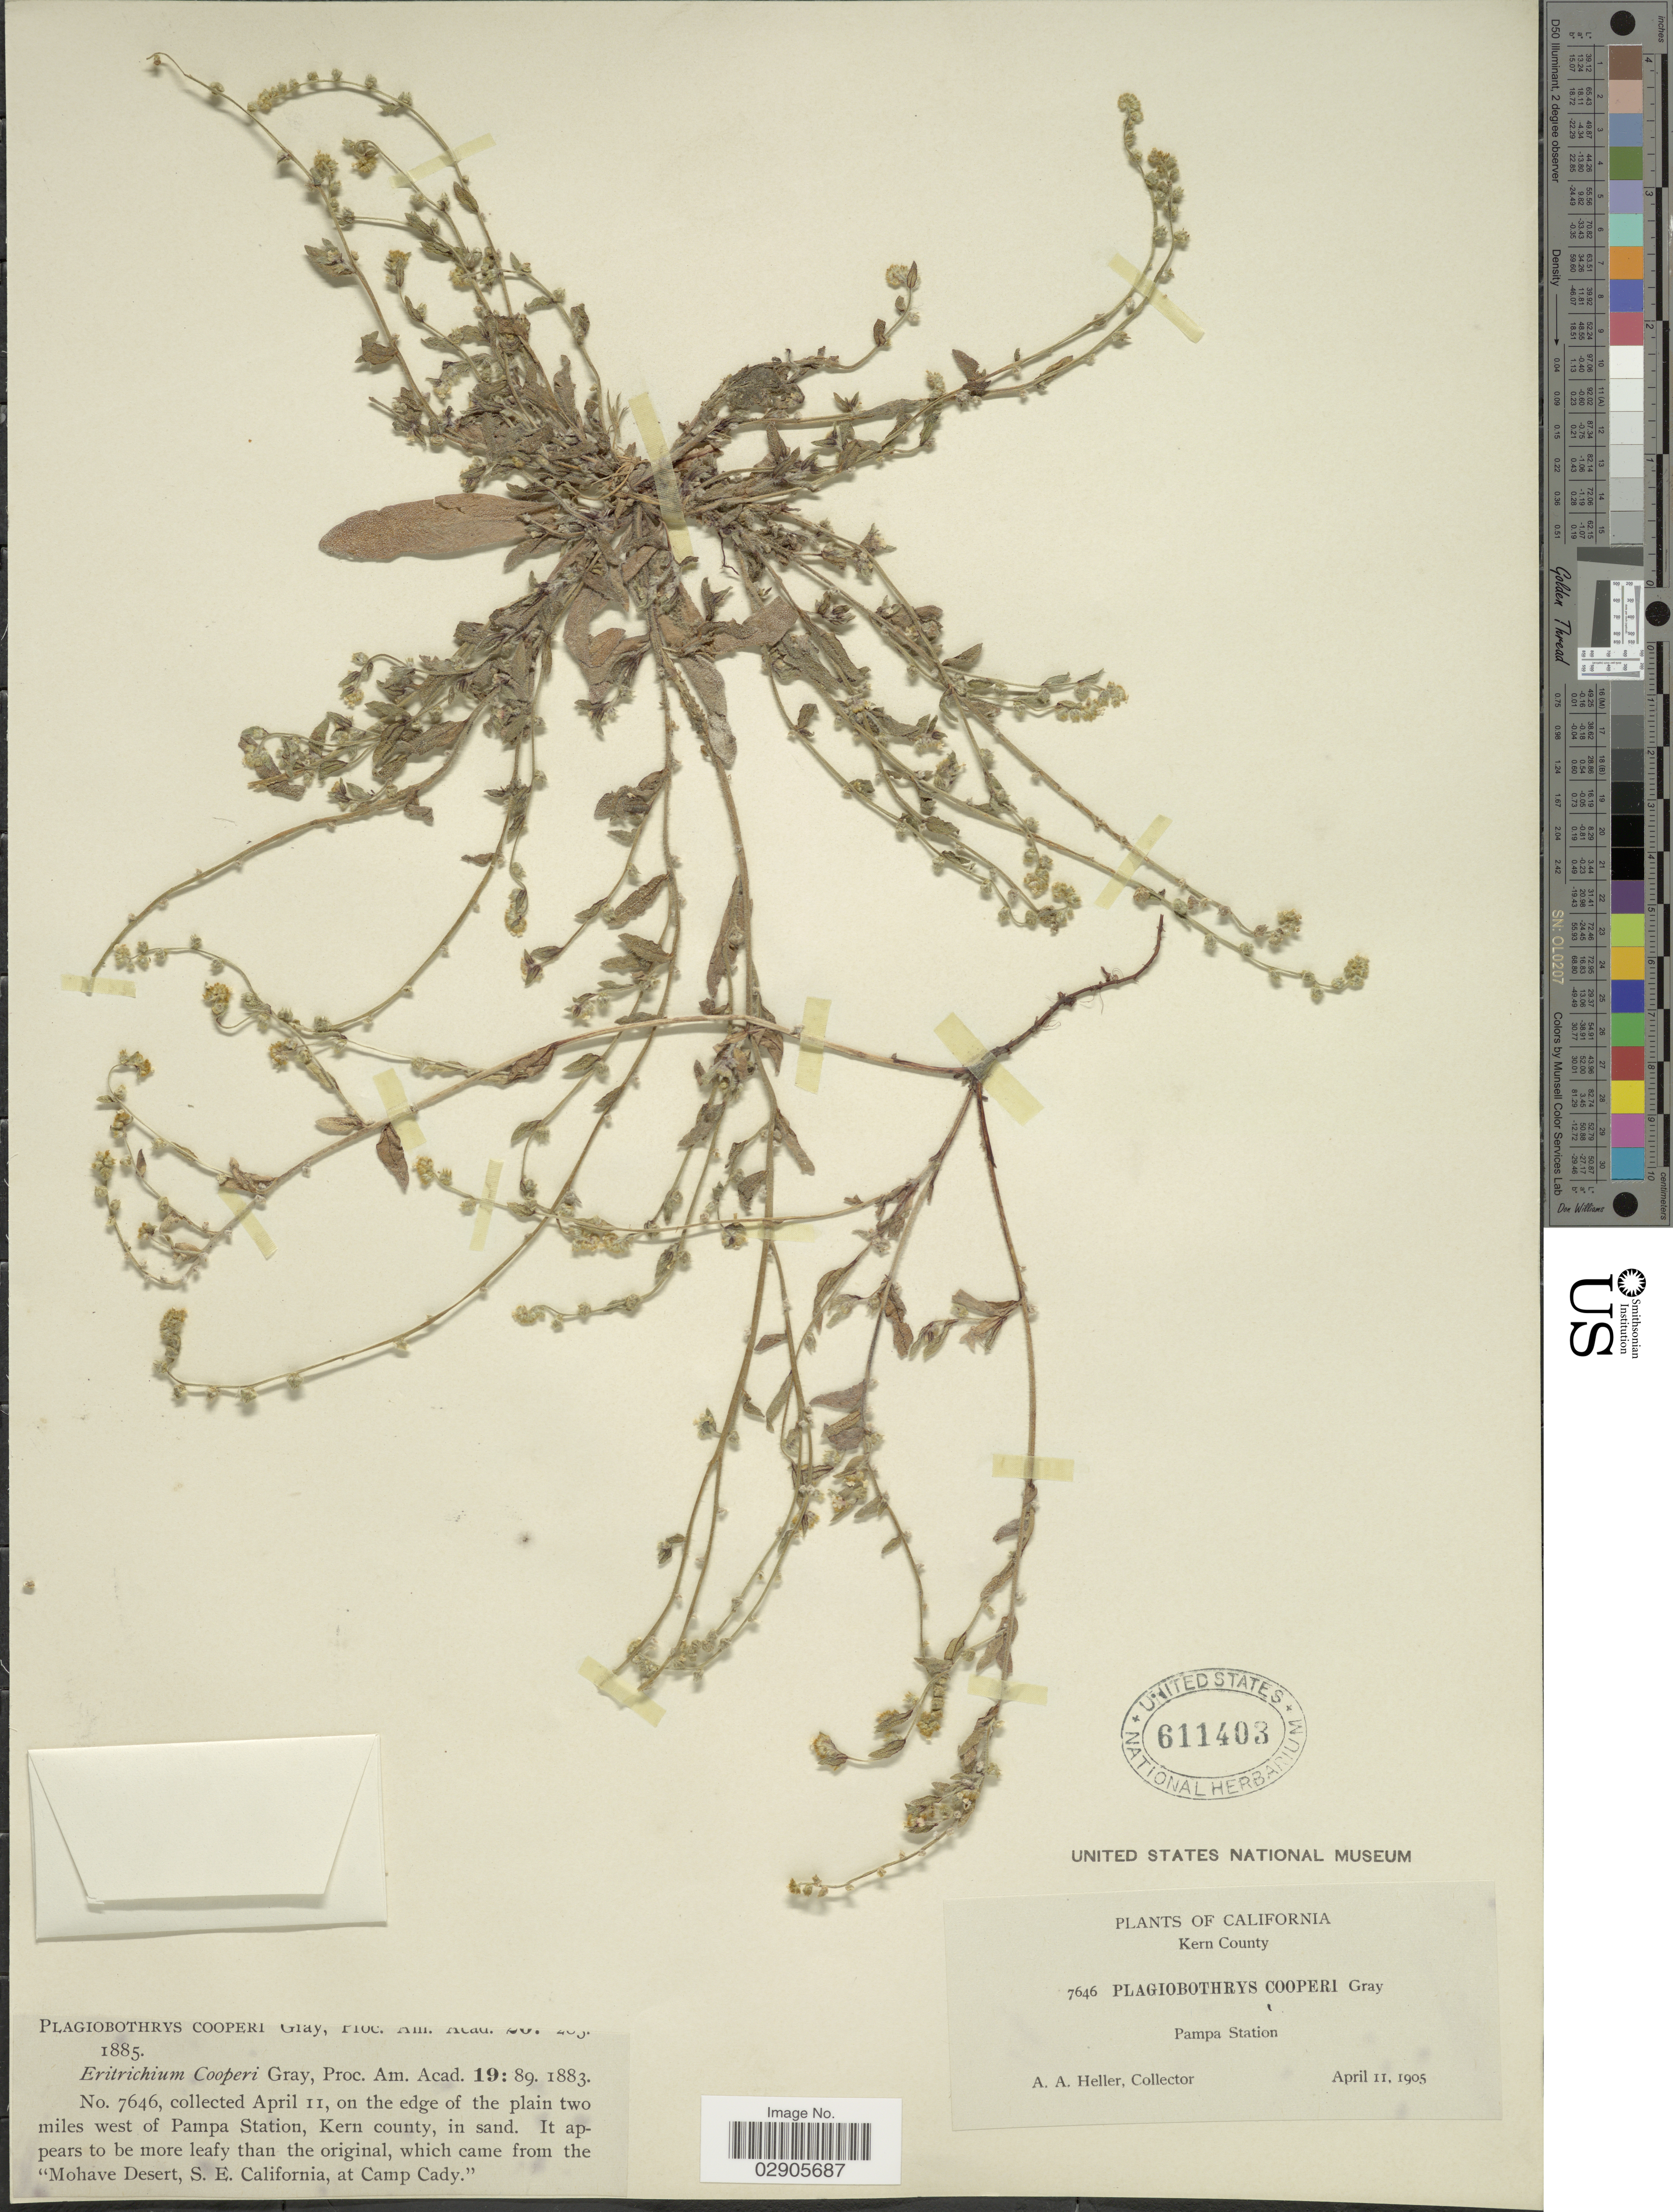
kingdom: Plantae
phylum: Tracheophyta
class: Magnoliopsida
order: Boraginales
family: Boraginaceae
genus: Plagiobothrys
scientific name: Plagiobothrys cooperi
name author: A. Gray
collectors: A. A. Heller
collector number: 7646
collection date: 1905-04-11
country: United States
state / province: California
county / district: Kern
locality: Kern County. Pampa Station. On the edge of the plain two miles west of Pampa Station, Kern county, in sand.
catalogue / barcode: US 611403